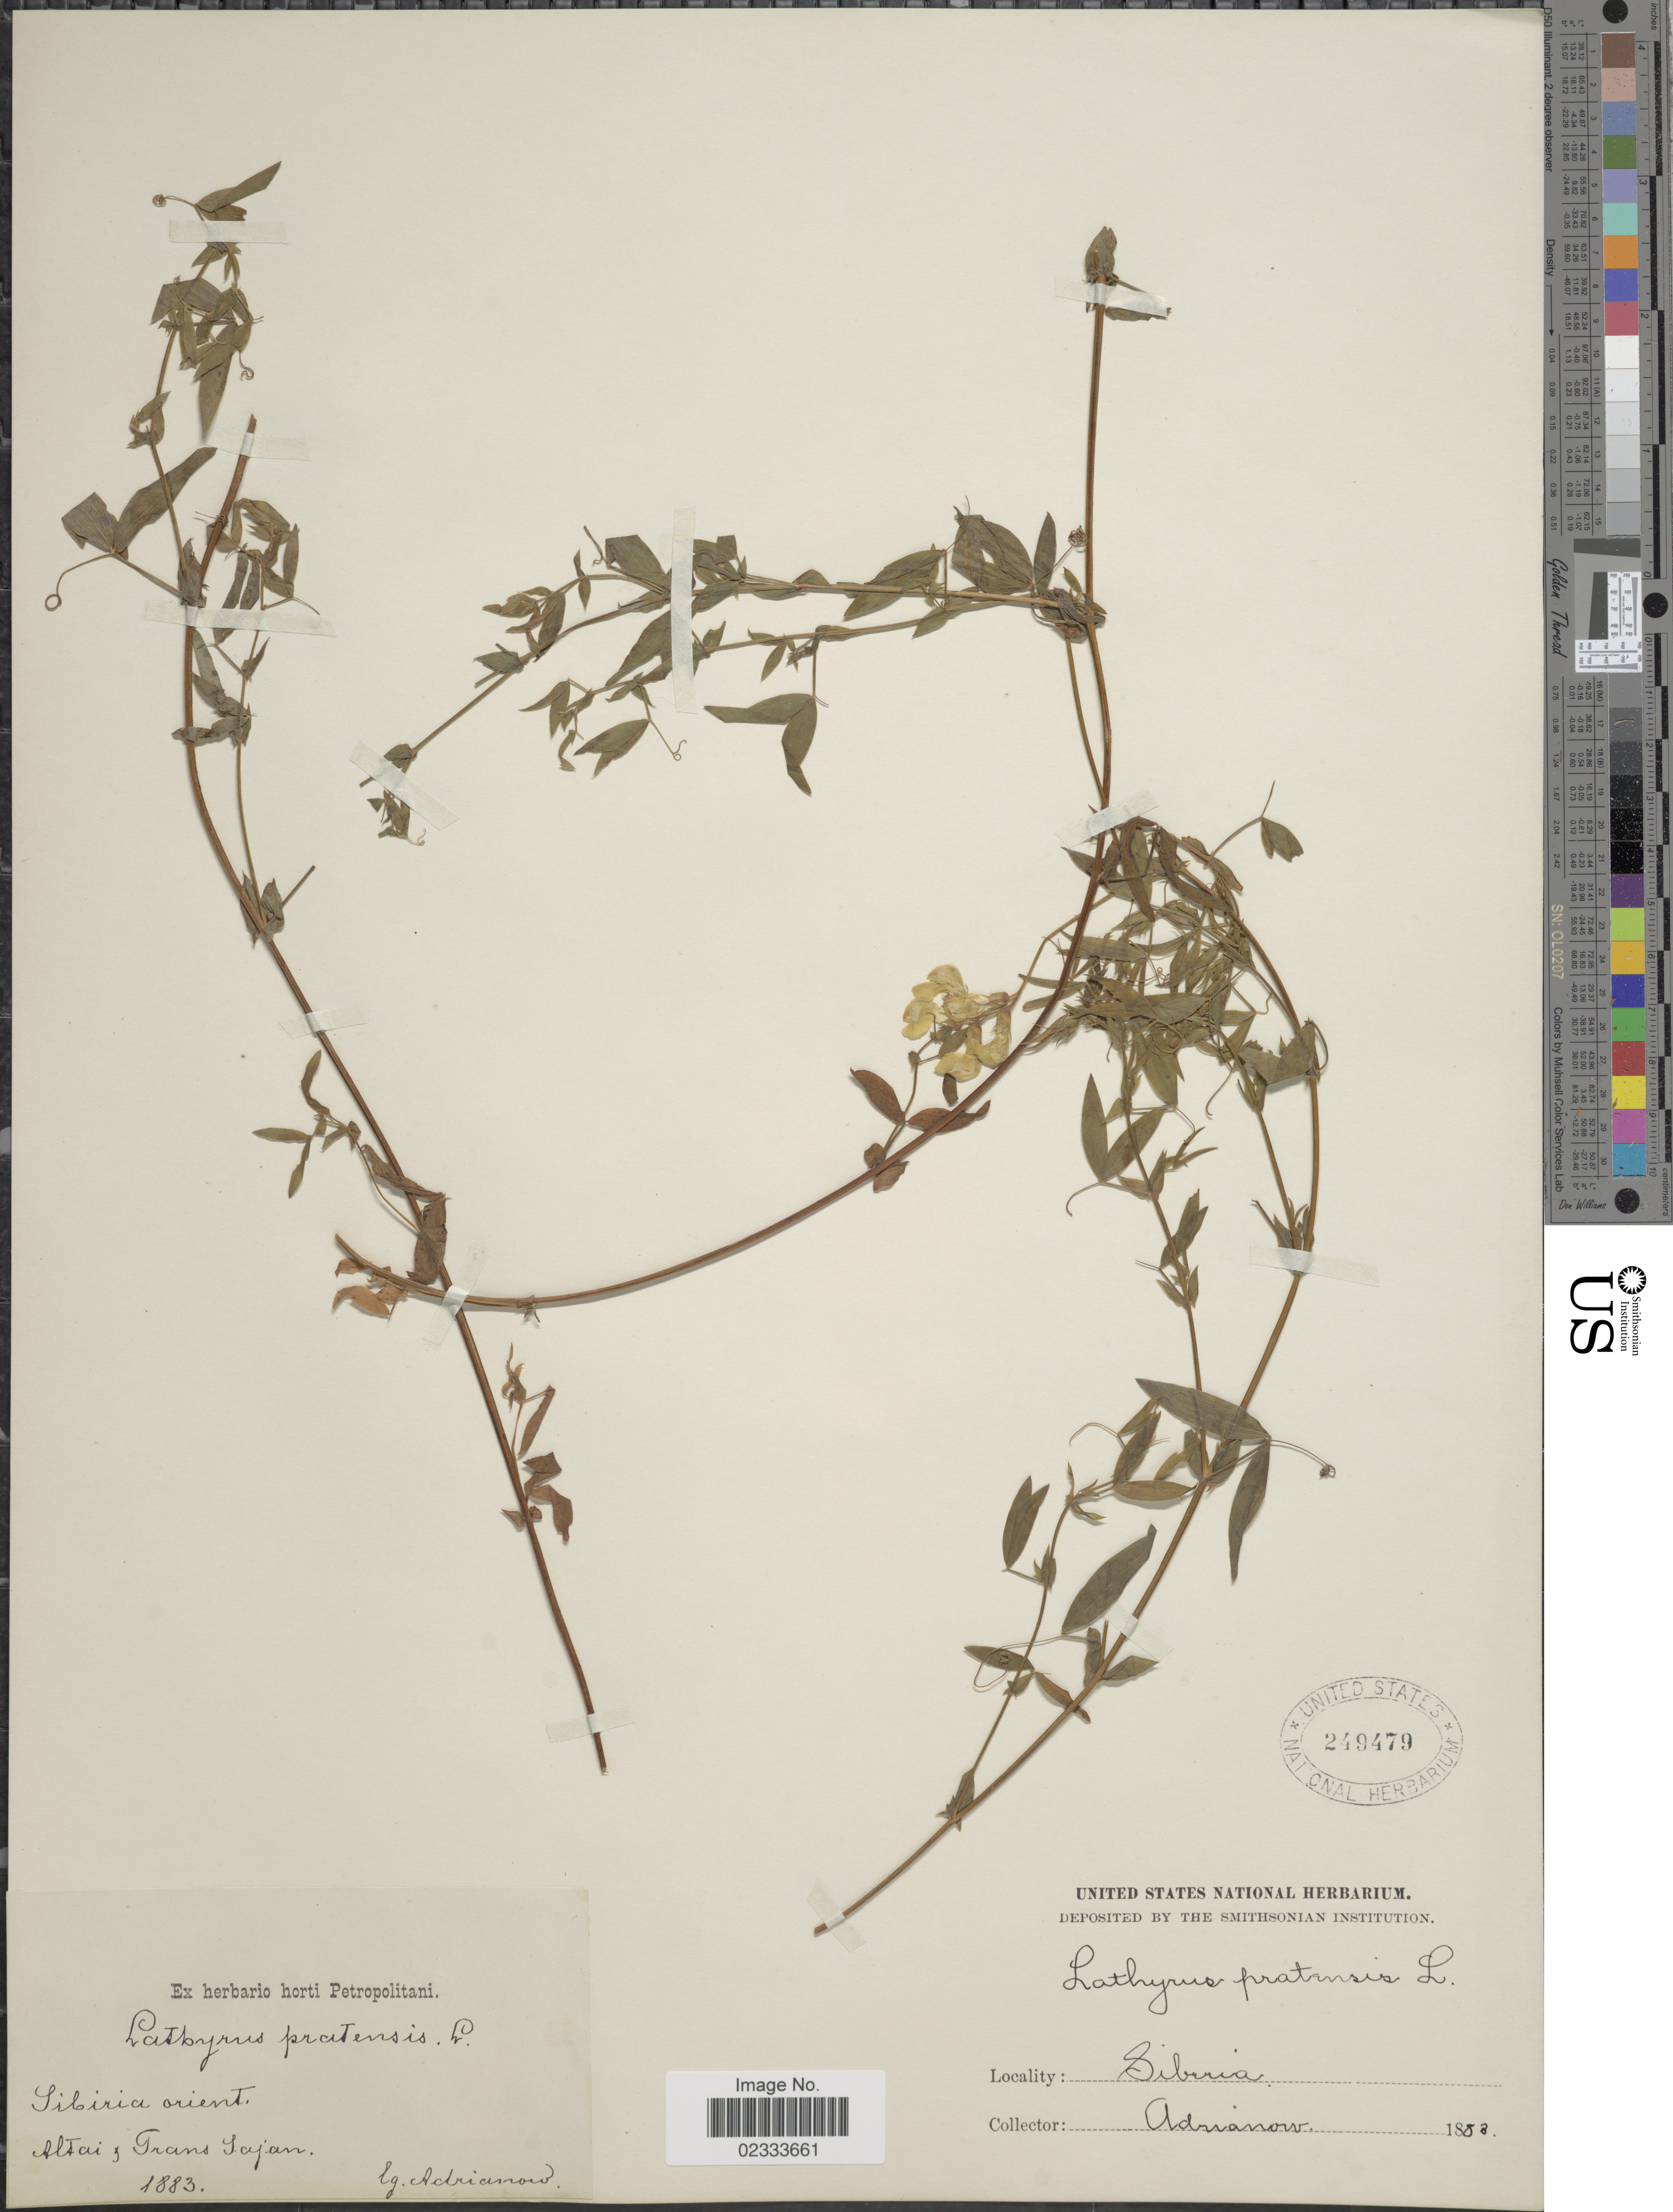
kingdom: Plantae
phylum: Tracheophyta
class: Magnoliopsida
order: Fabales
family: Fabaceae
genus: Lathyrus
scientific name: Lathyrus pratensis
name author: L.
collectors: -- Adrianow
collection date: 1883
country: Russian Federation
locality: Siberia orient. Altai Trans Sajan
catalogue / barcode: US 249479